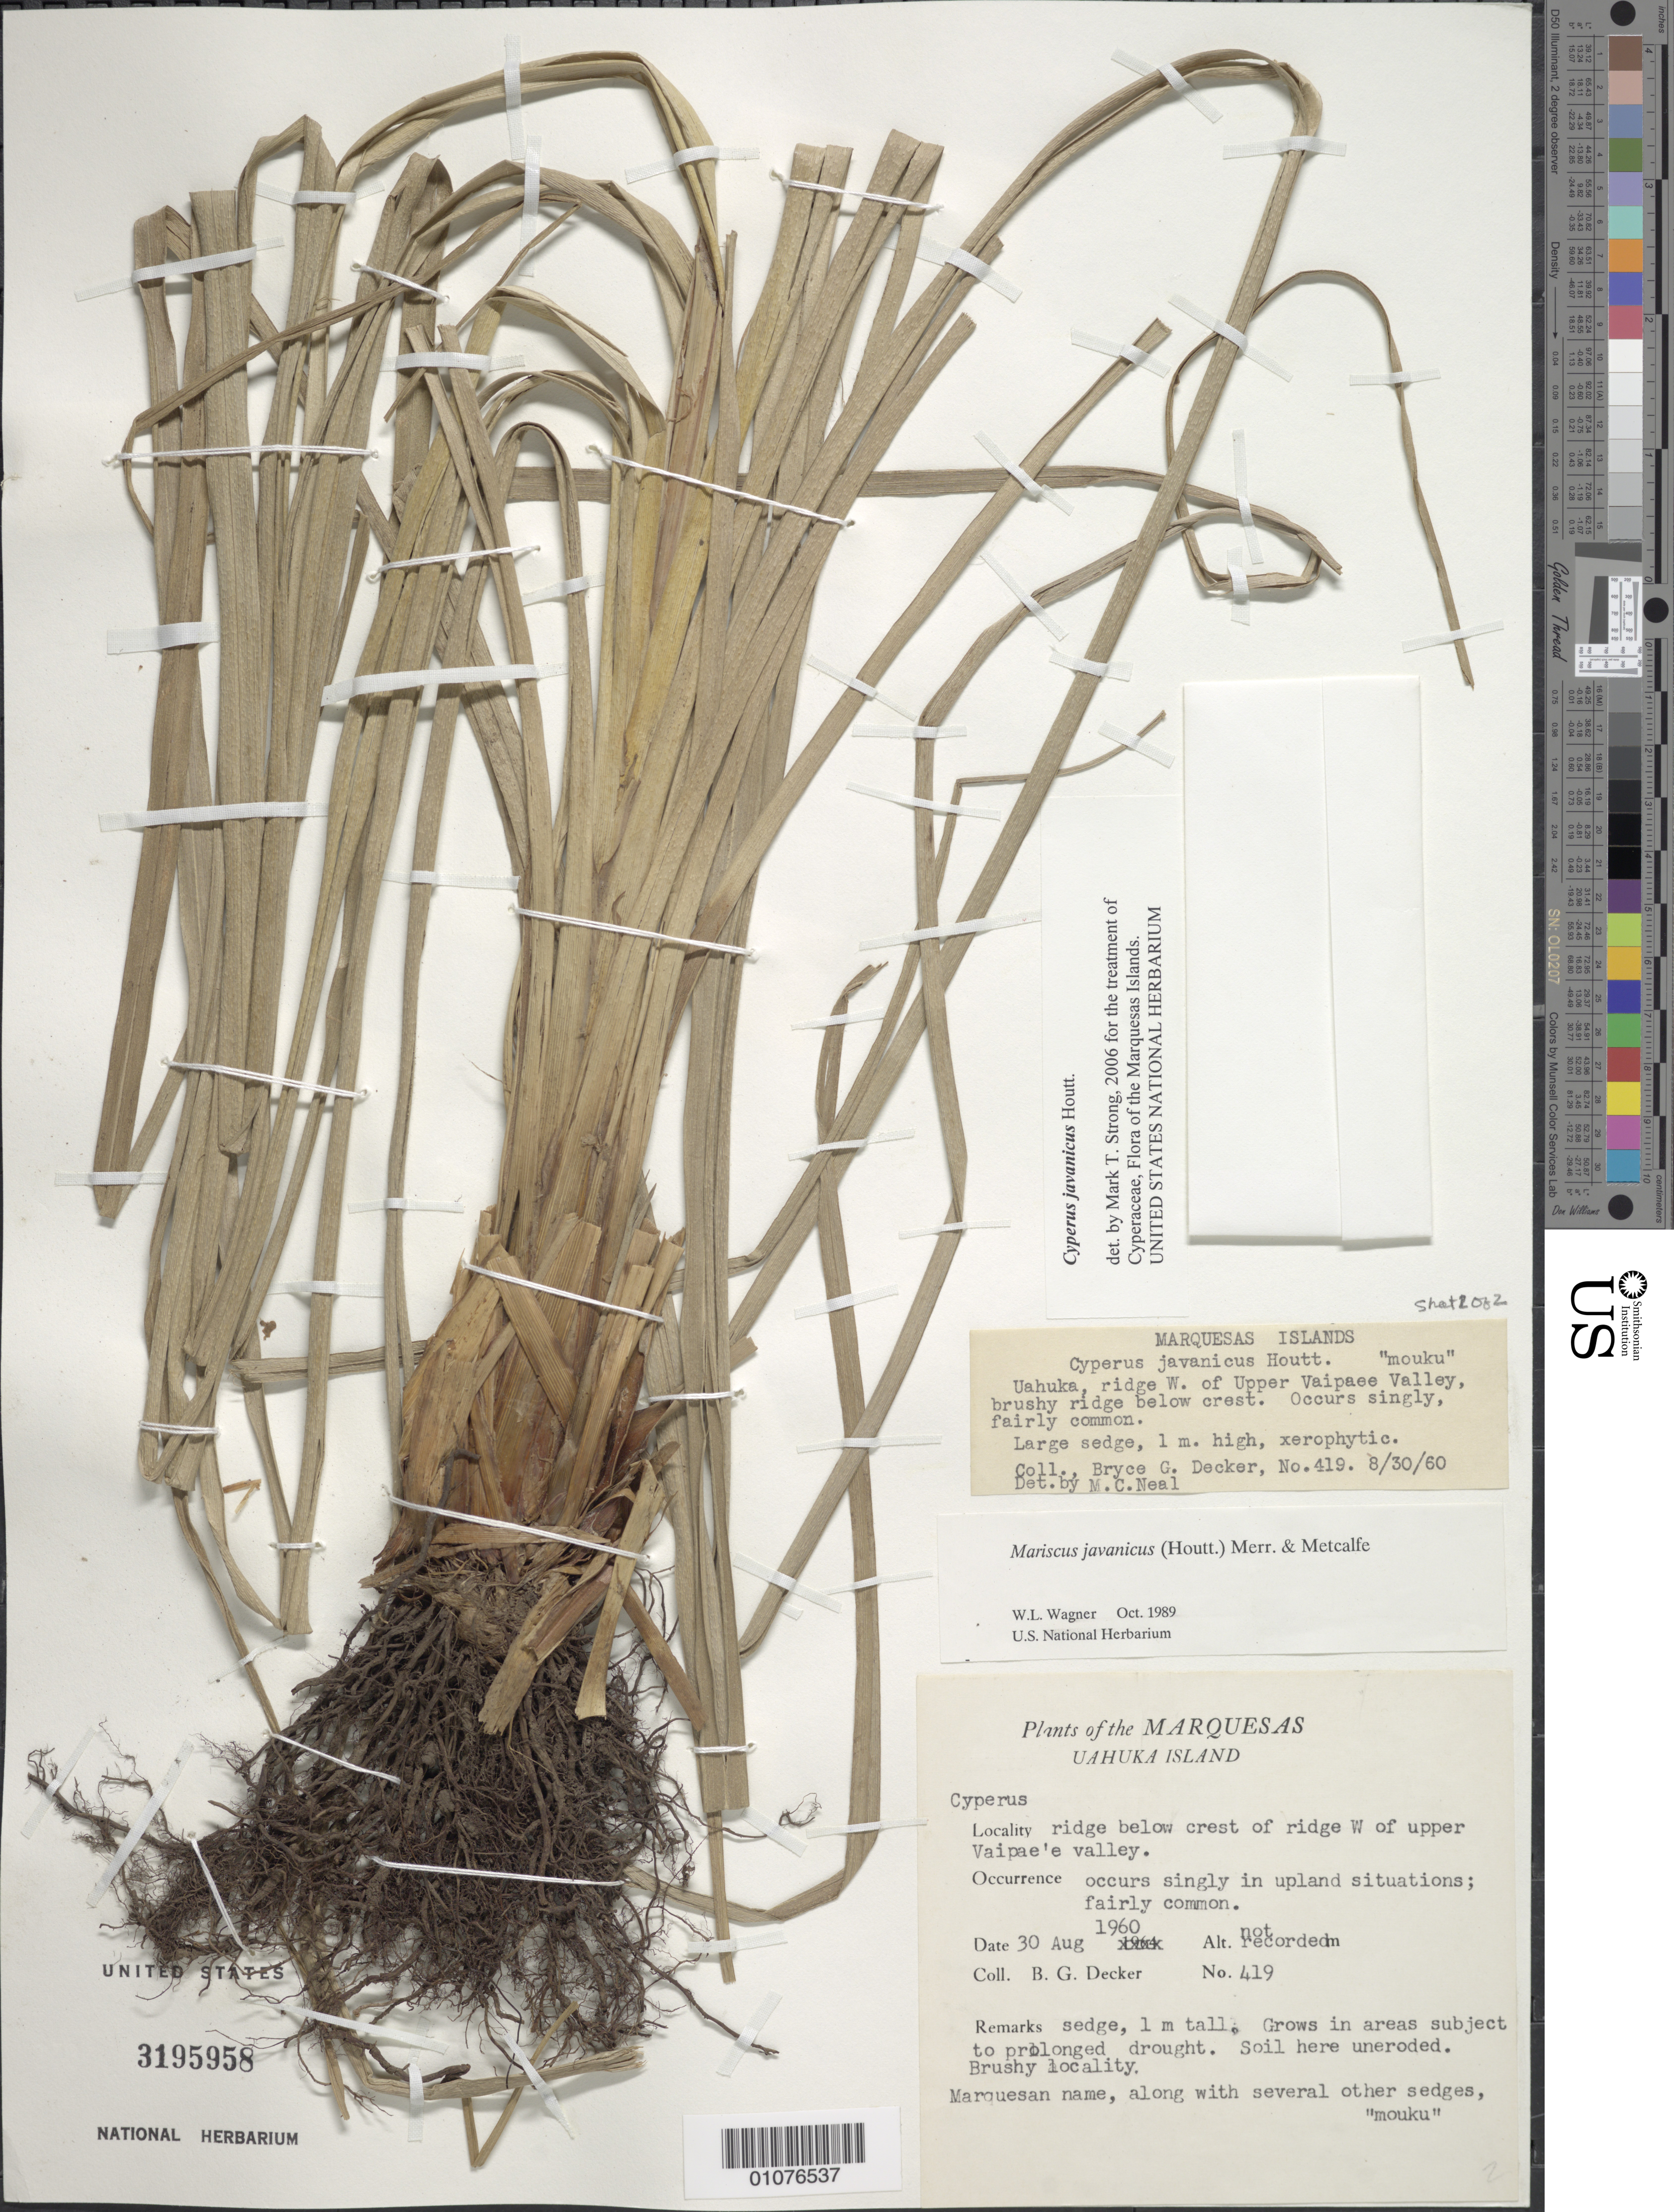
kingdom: Plantae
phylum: Tracheophyta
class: Liliopsida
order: Poales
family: Cyperaceae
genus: Cyperus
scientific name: Cyperus javanicus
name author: Houtt.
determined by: Strong, M. T., (US), Smithsonian Institution - National Museum of Natural History (UNITED STATES)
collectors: B. G. Decker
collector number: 419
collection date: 1960-08-30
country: French Polynesia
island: Ua Huka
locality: ridge below crest of ridge W of upper Vaipae'e Valley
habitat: Upland situations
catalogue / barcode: US 3195958